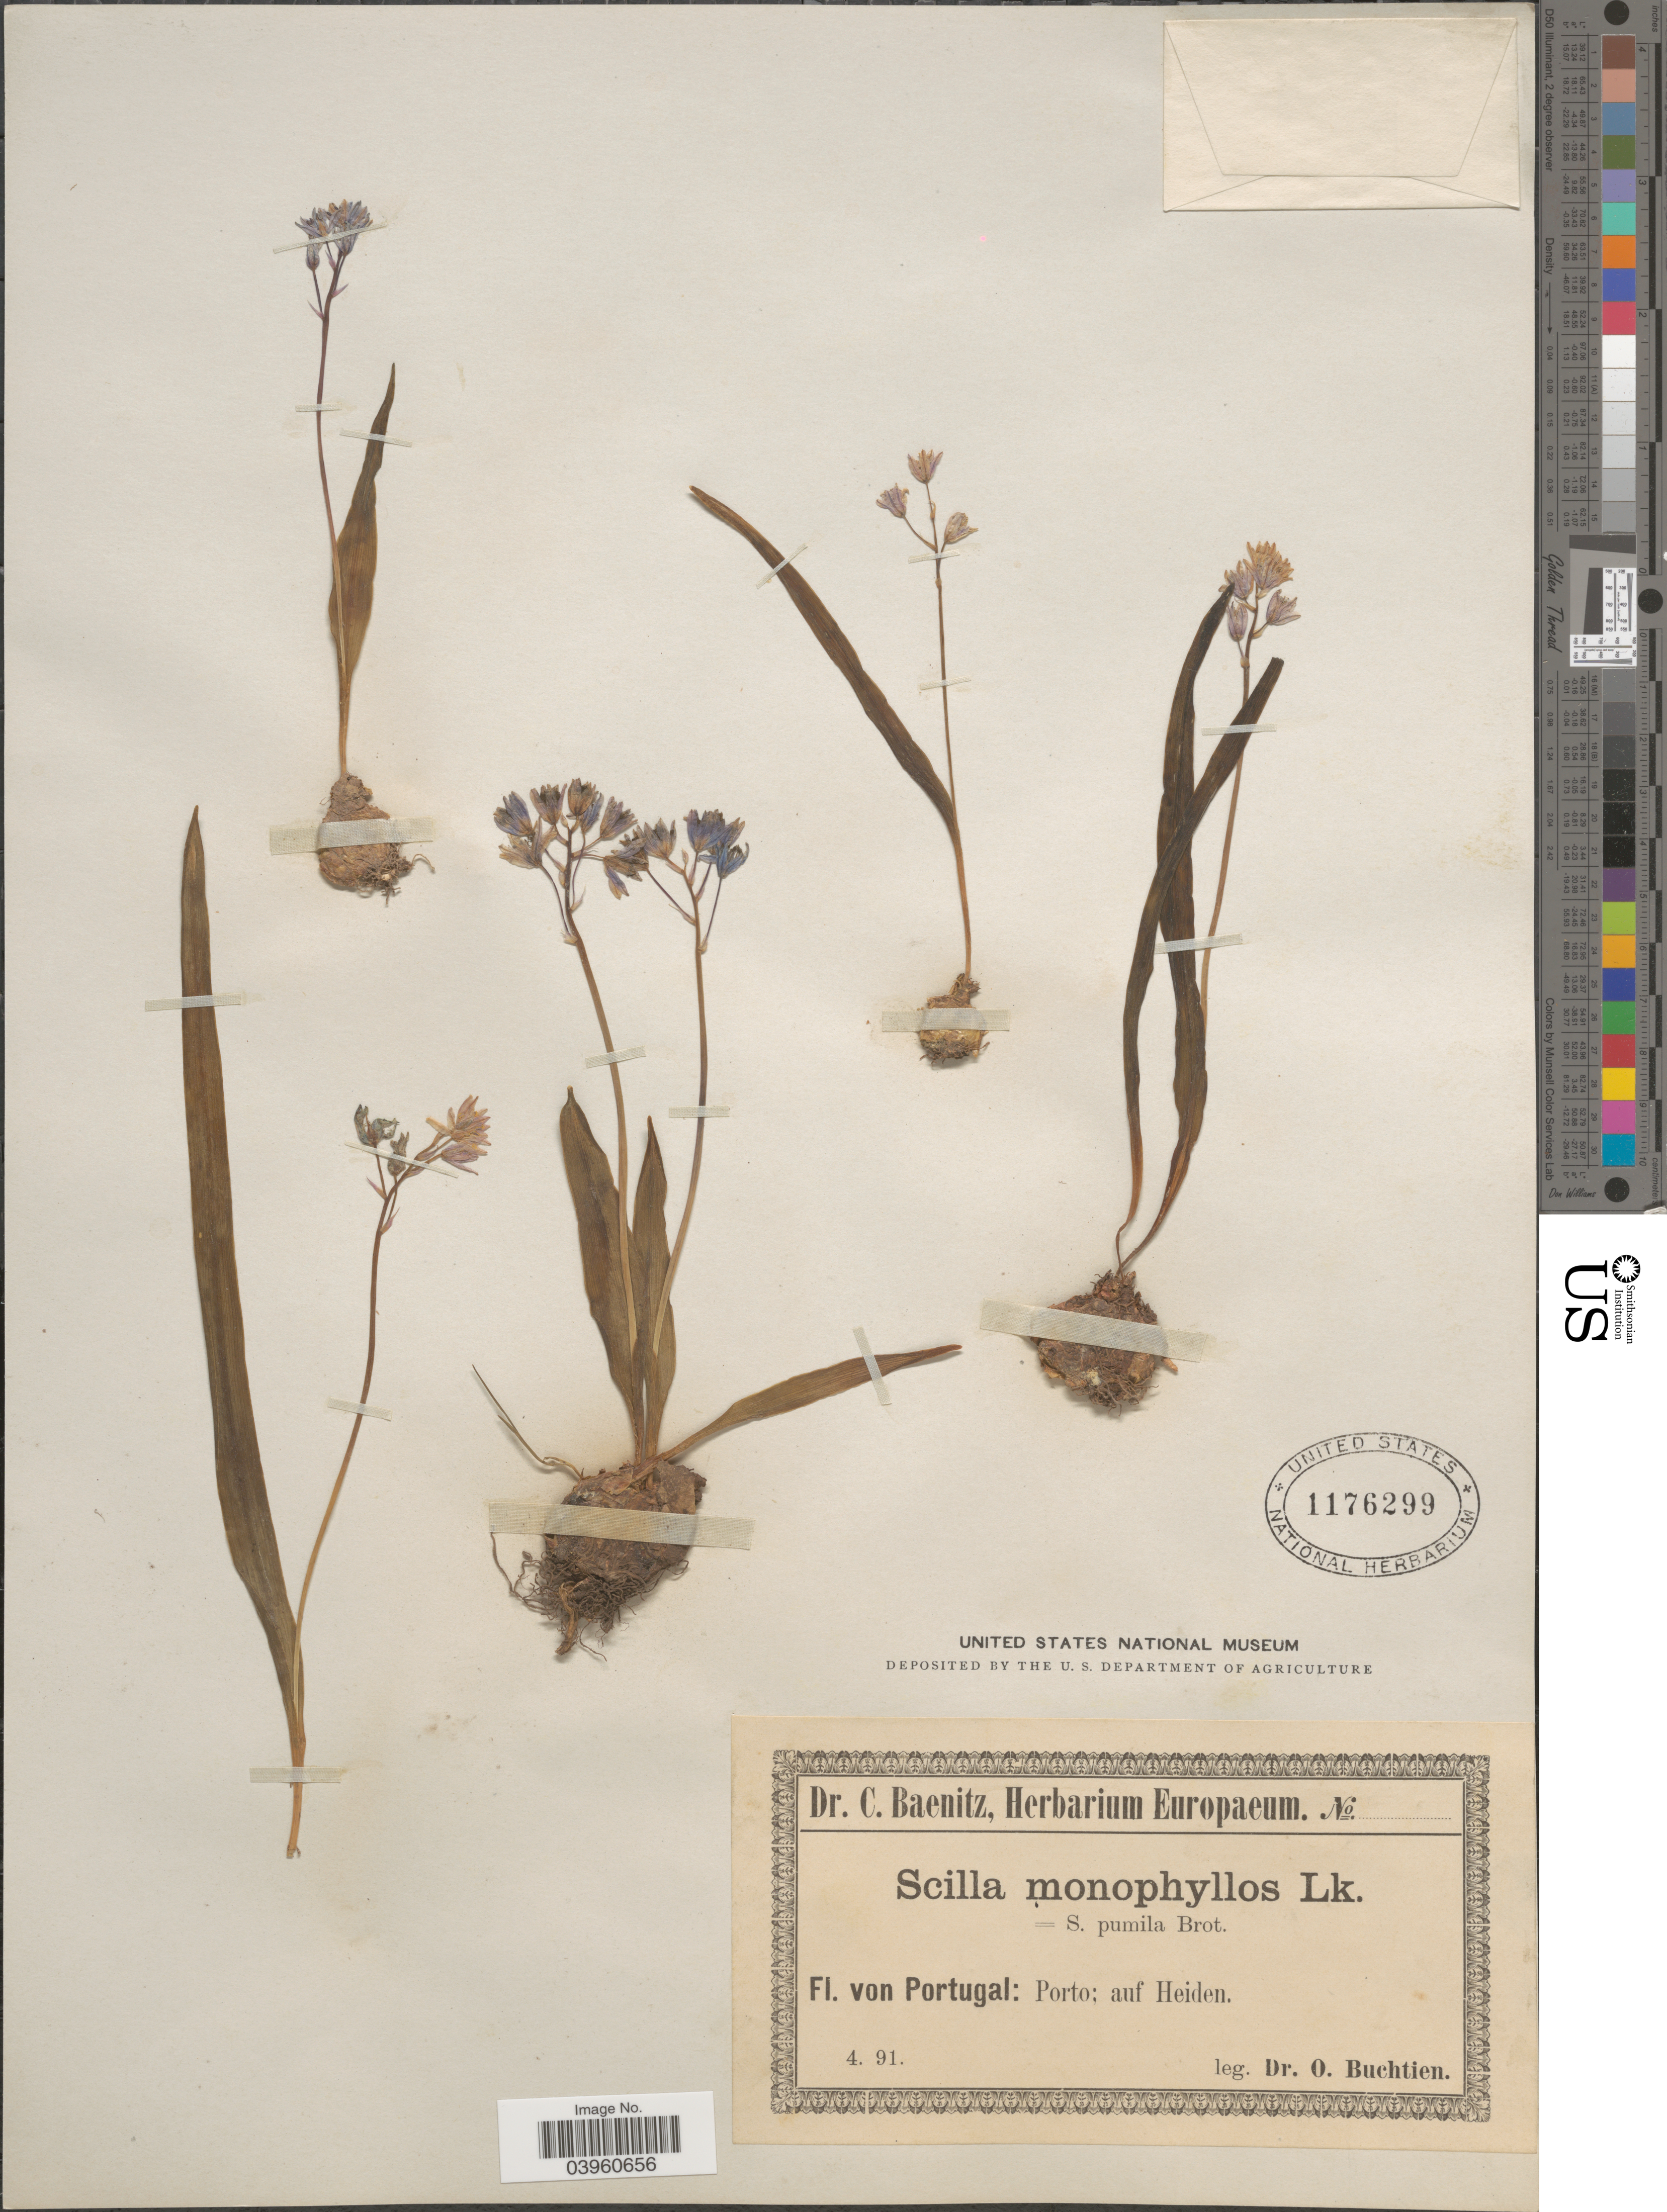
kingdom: Plantae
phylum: Tracheophyta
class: Liliopsida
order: Asparagales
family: Asparagaceae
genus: Scilla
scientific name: Scilla monophyllos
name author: Link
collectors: O. Buchtien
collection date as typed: Transcribed d/m/y: /4/91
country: Portugal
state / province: Porto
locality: Auf Heiden.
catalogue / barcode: US 1176299